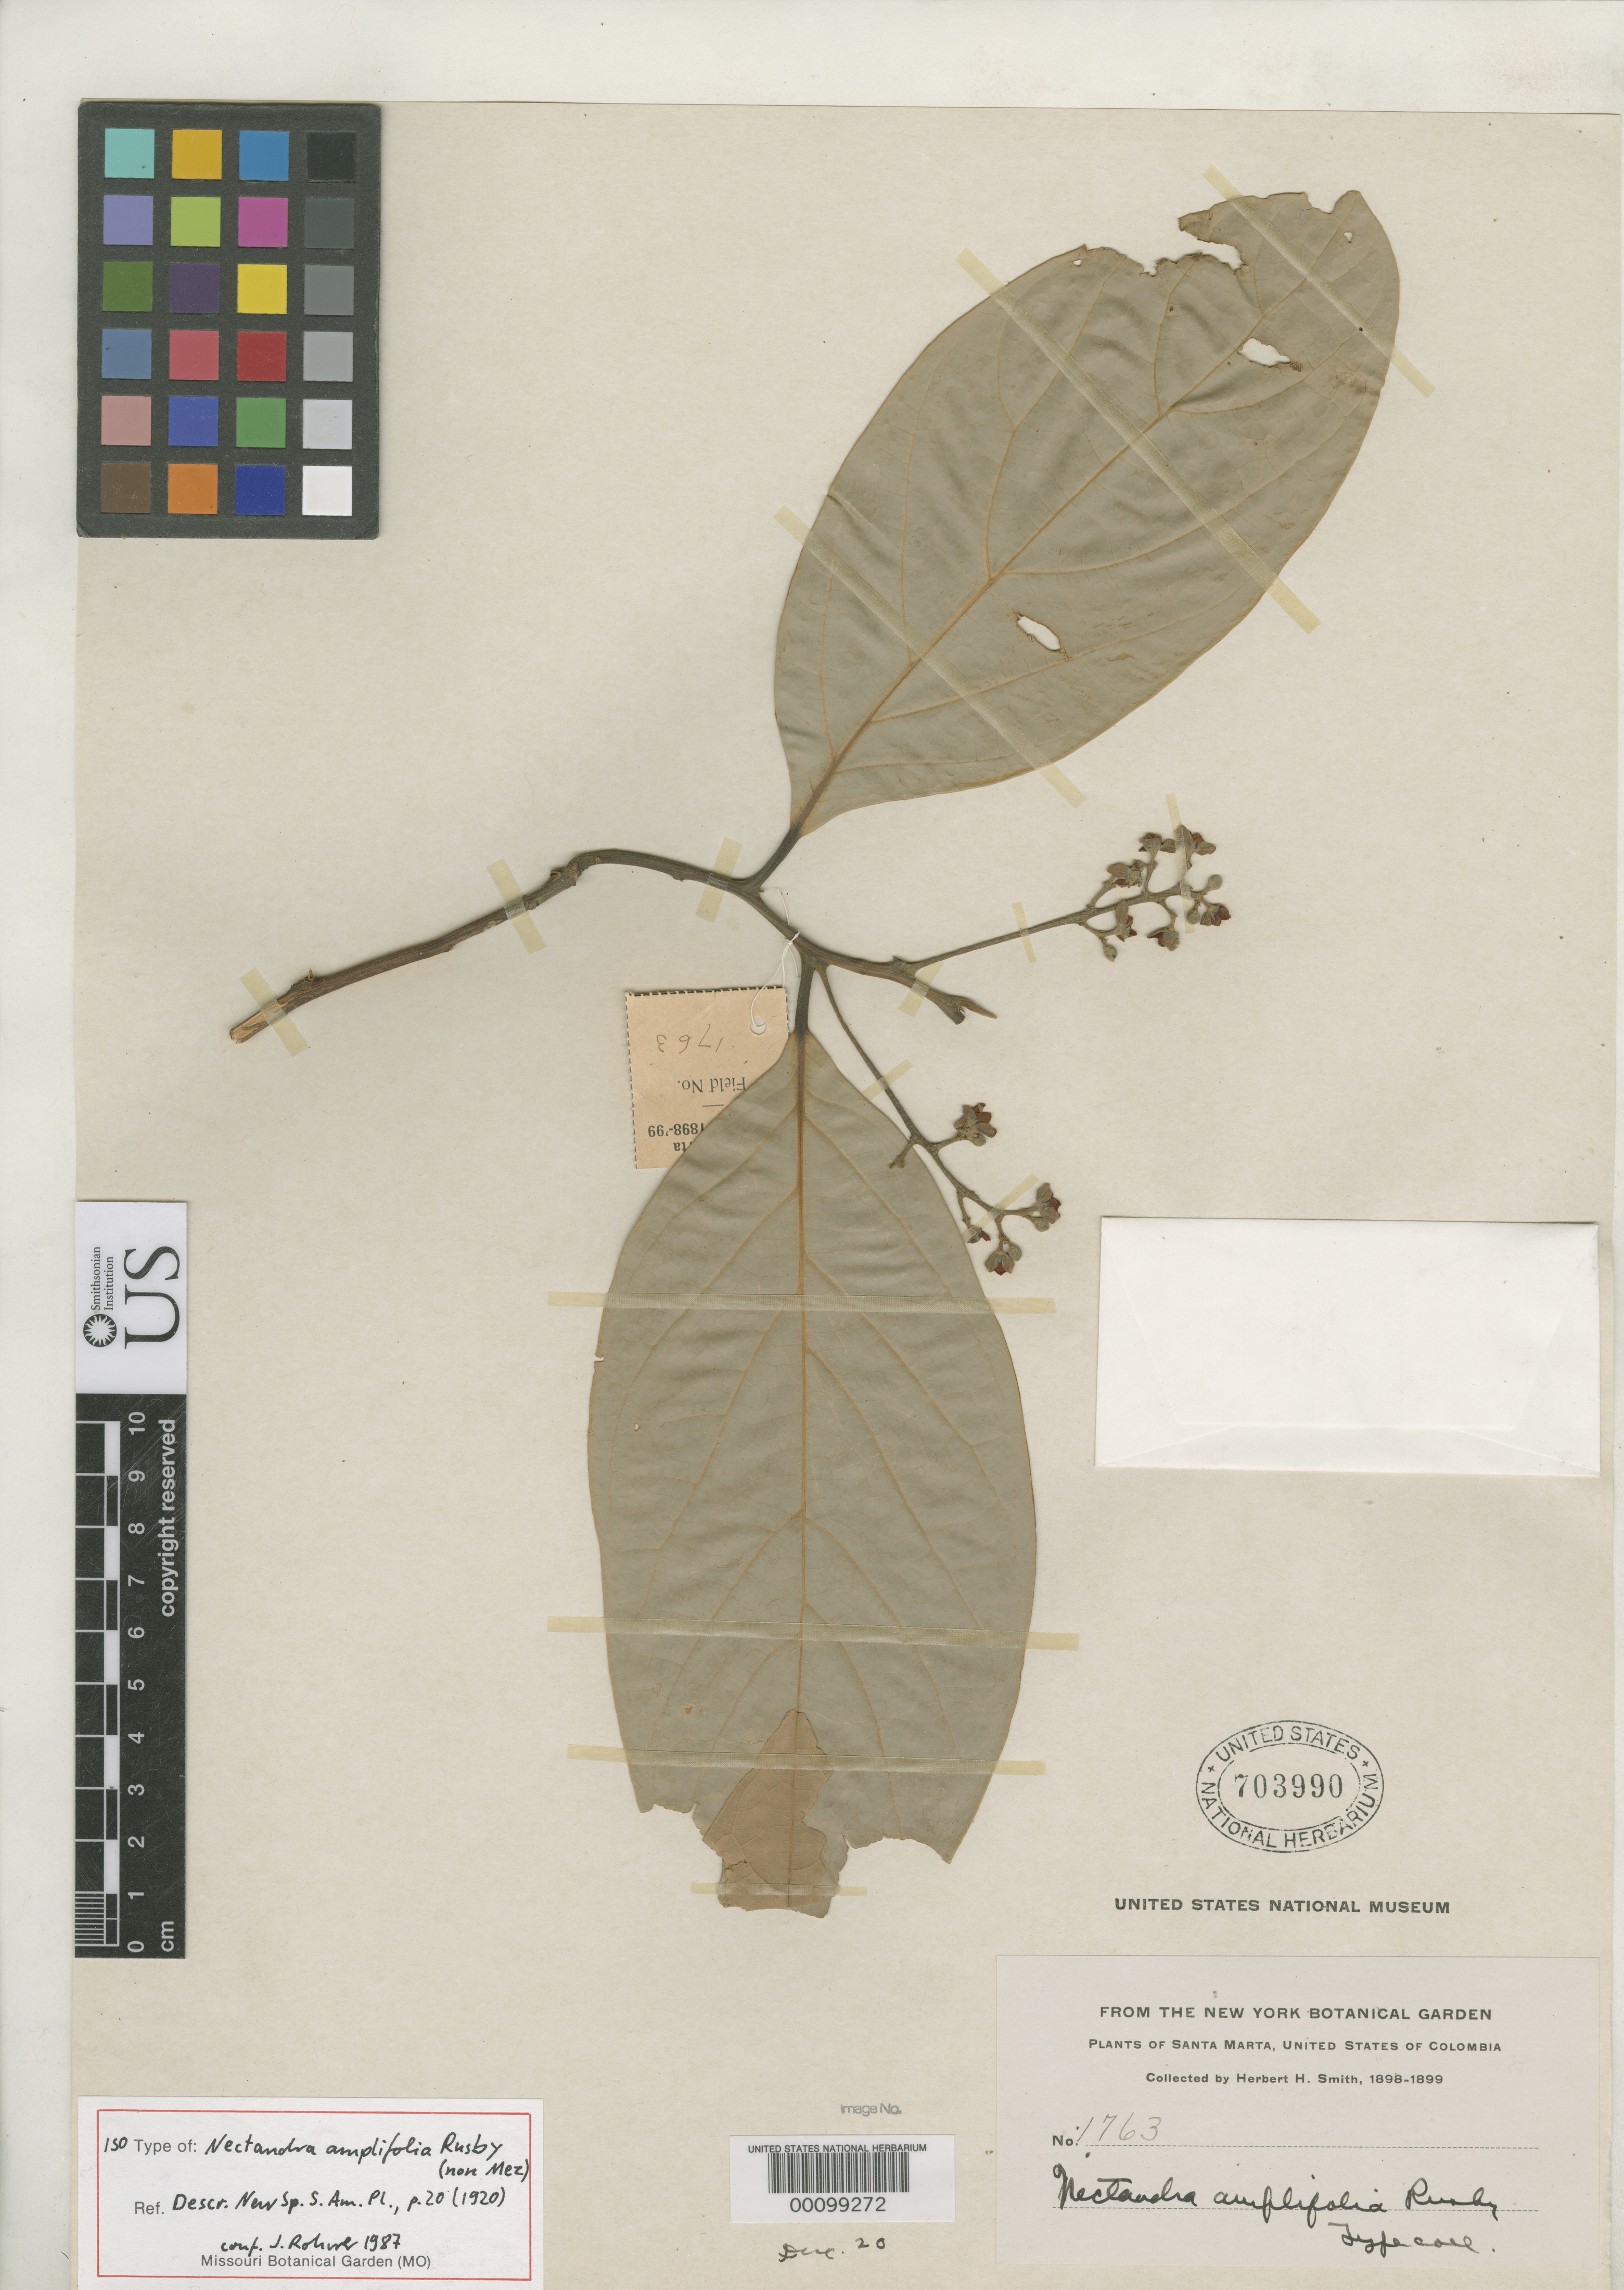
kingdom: Plantae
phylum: Tracheophyta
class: Magnoliopsida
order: Laurales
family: Lauraceae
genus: Nectandra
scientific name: Nectandra amplifolia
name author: Mez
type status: Isotype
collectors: Herbert H. Smith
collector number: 1763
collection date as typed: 1898 to -- --- 1899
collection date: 1898/1899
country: Colombia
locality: Santa Marta. [protologue, Las Partidas.]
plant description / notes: Later homonym of Nectandra amplifolia Mez (1892).; Also a type of Nectandra maguireana C.K. Allen, nom. nov.; Replacement name for Nectandra amplifolia Rusby, non N. amplifolia Mez.; Also a type of Nectandra amplifolia Rusby, nom. illeg.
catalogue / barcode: US 703990